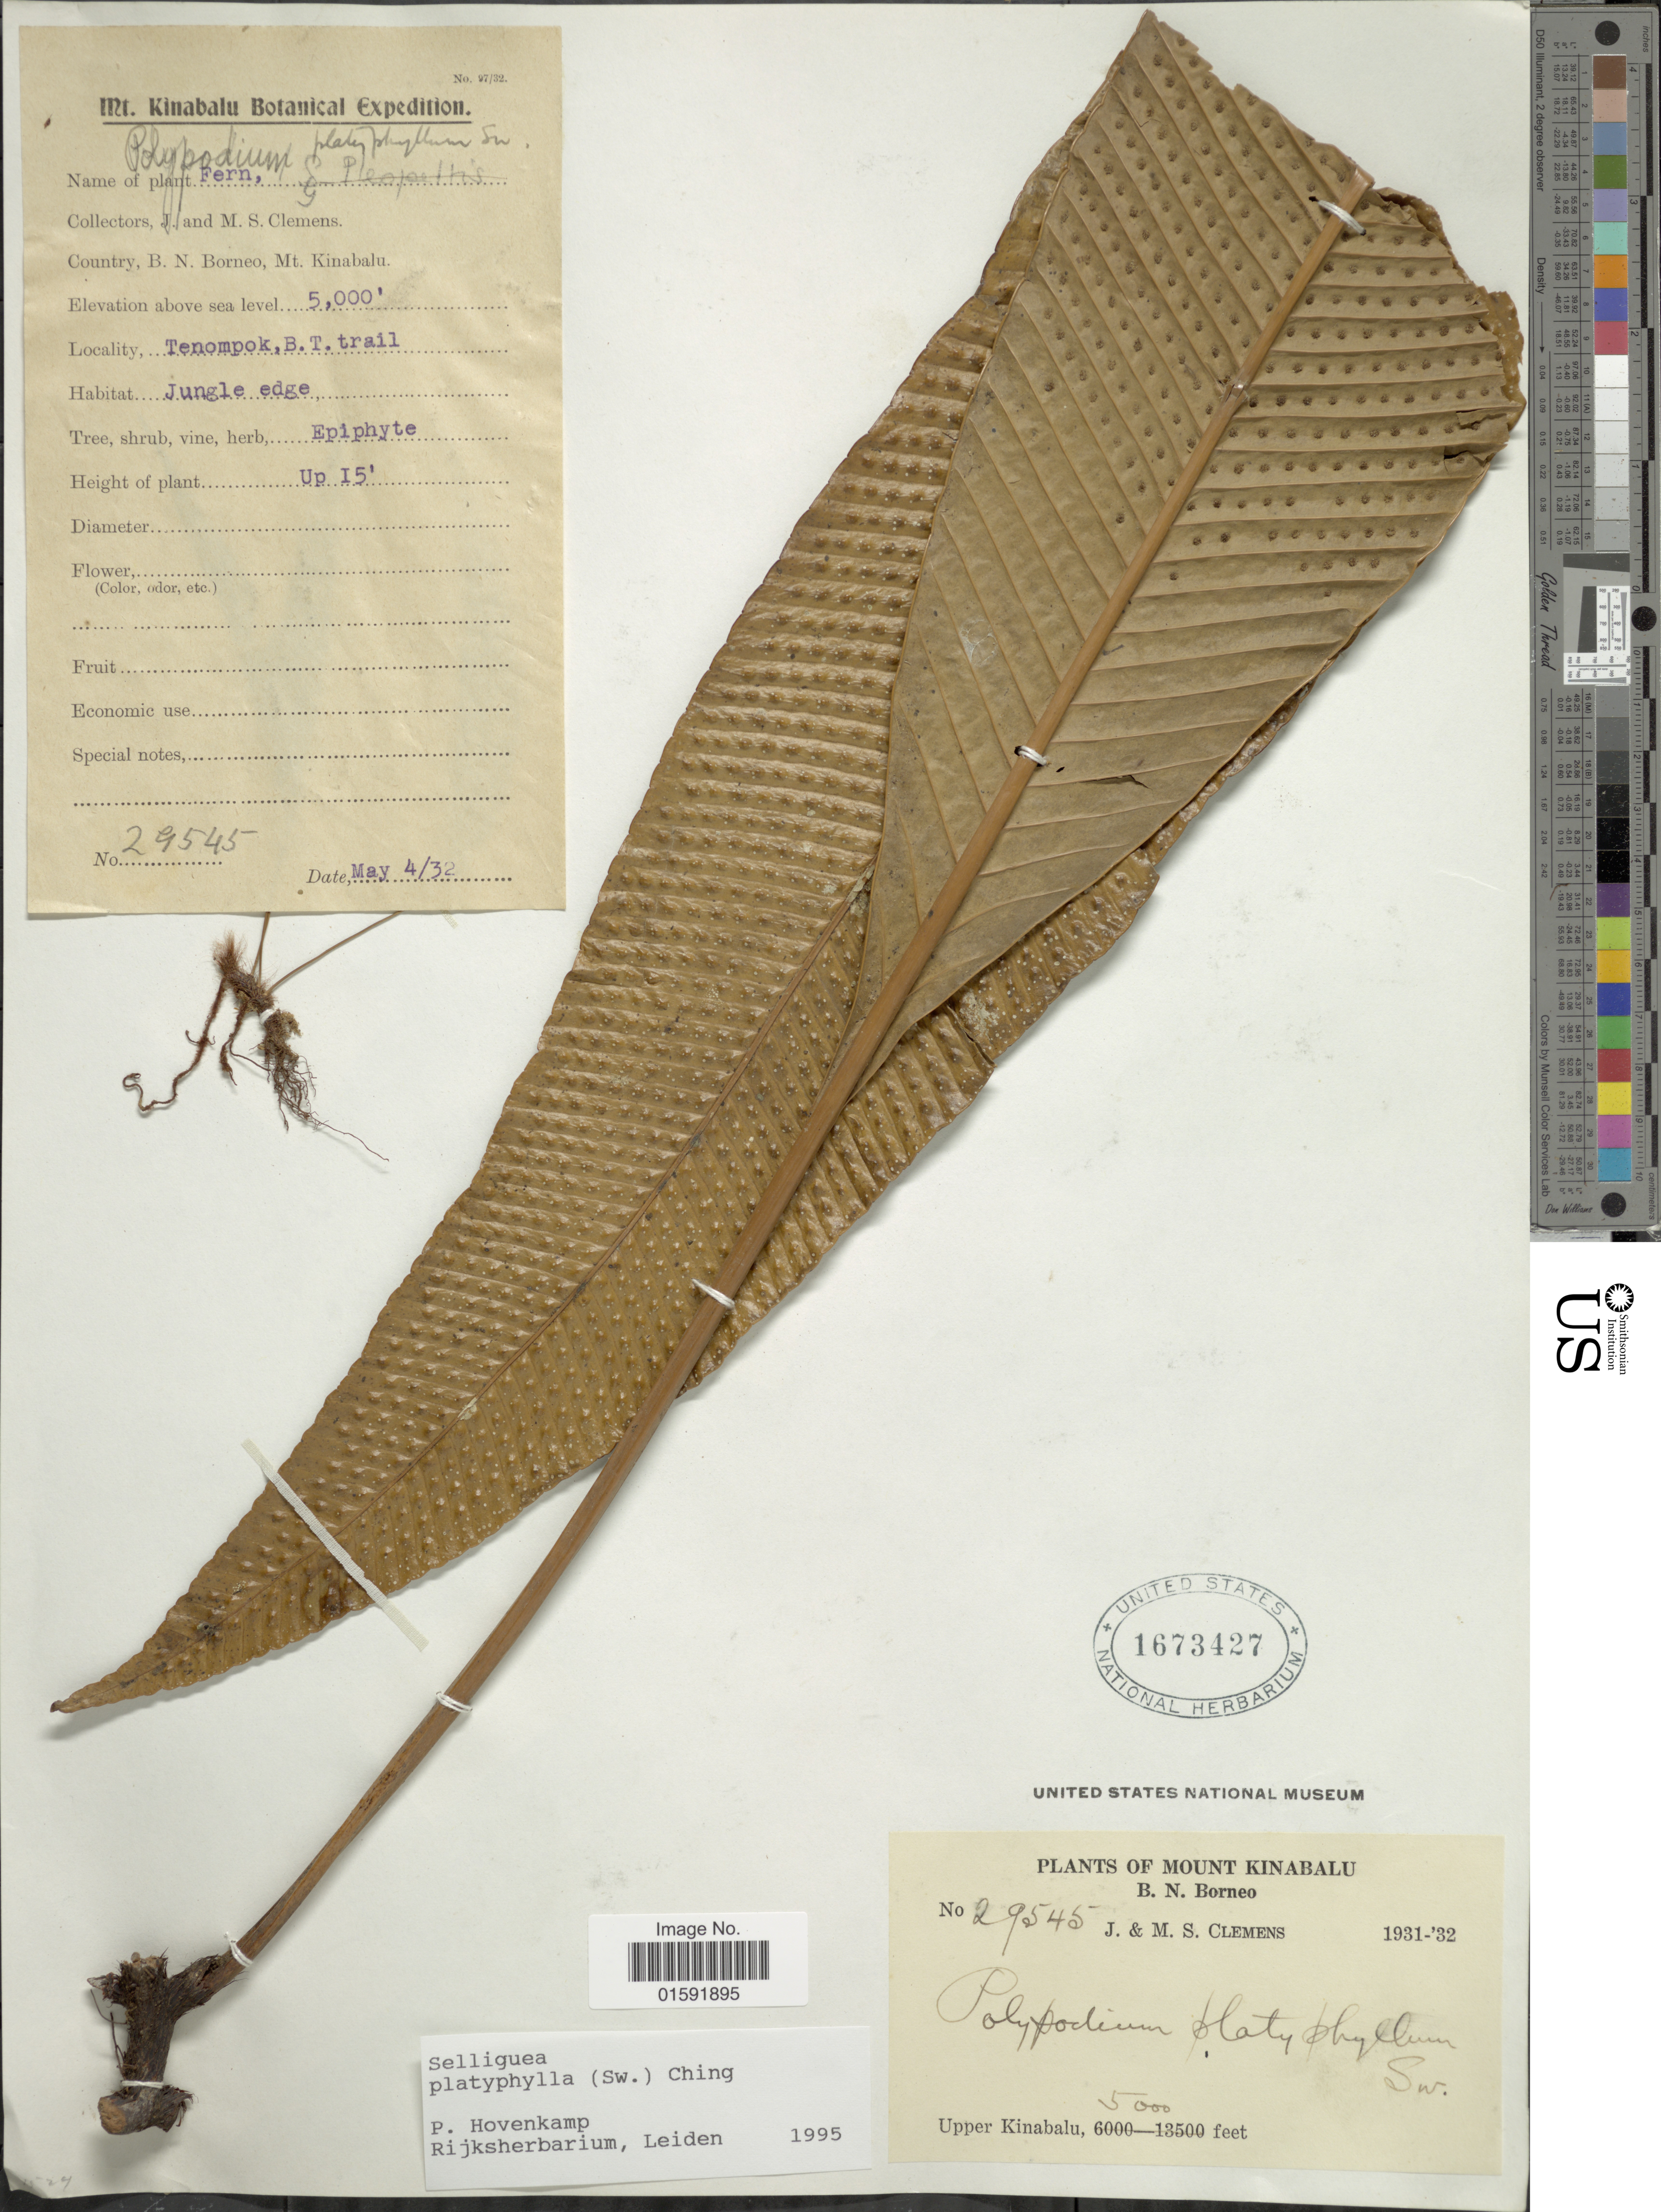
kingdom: Plantae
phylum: Tracheophyta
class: Polypodiopsida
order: Polypodiales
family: Polypodiaceae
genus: Selliguea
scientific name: Selliguea platyphylla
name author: (Sw.) Ching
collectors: J. Clemens & M. S. Clemens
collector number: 29545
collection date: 1932-05-04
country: Malaysia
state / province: Sabah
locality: B.N. Borneo, Mount Kinabalu, Tenompok, B.T Trail, Upper Kinabalu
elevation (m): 1524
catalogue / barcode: US 1673427